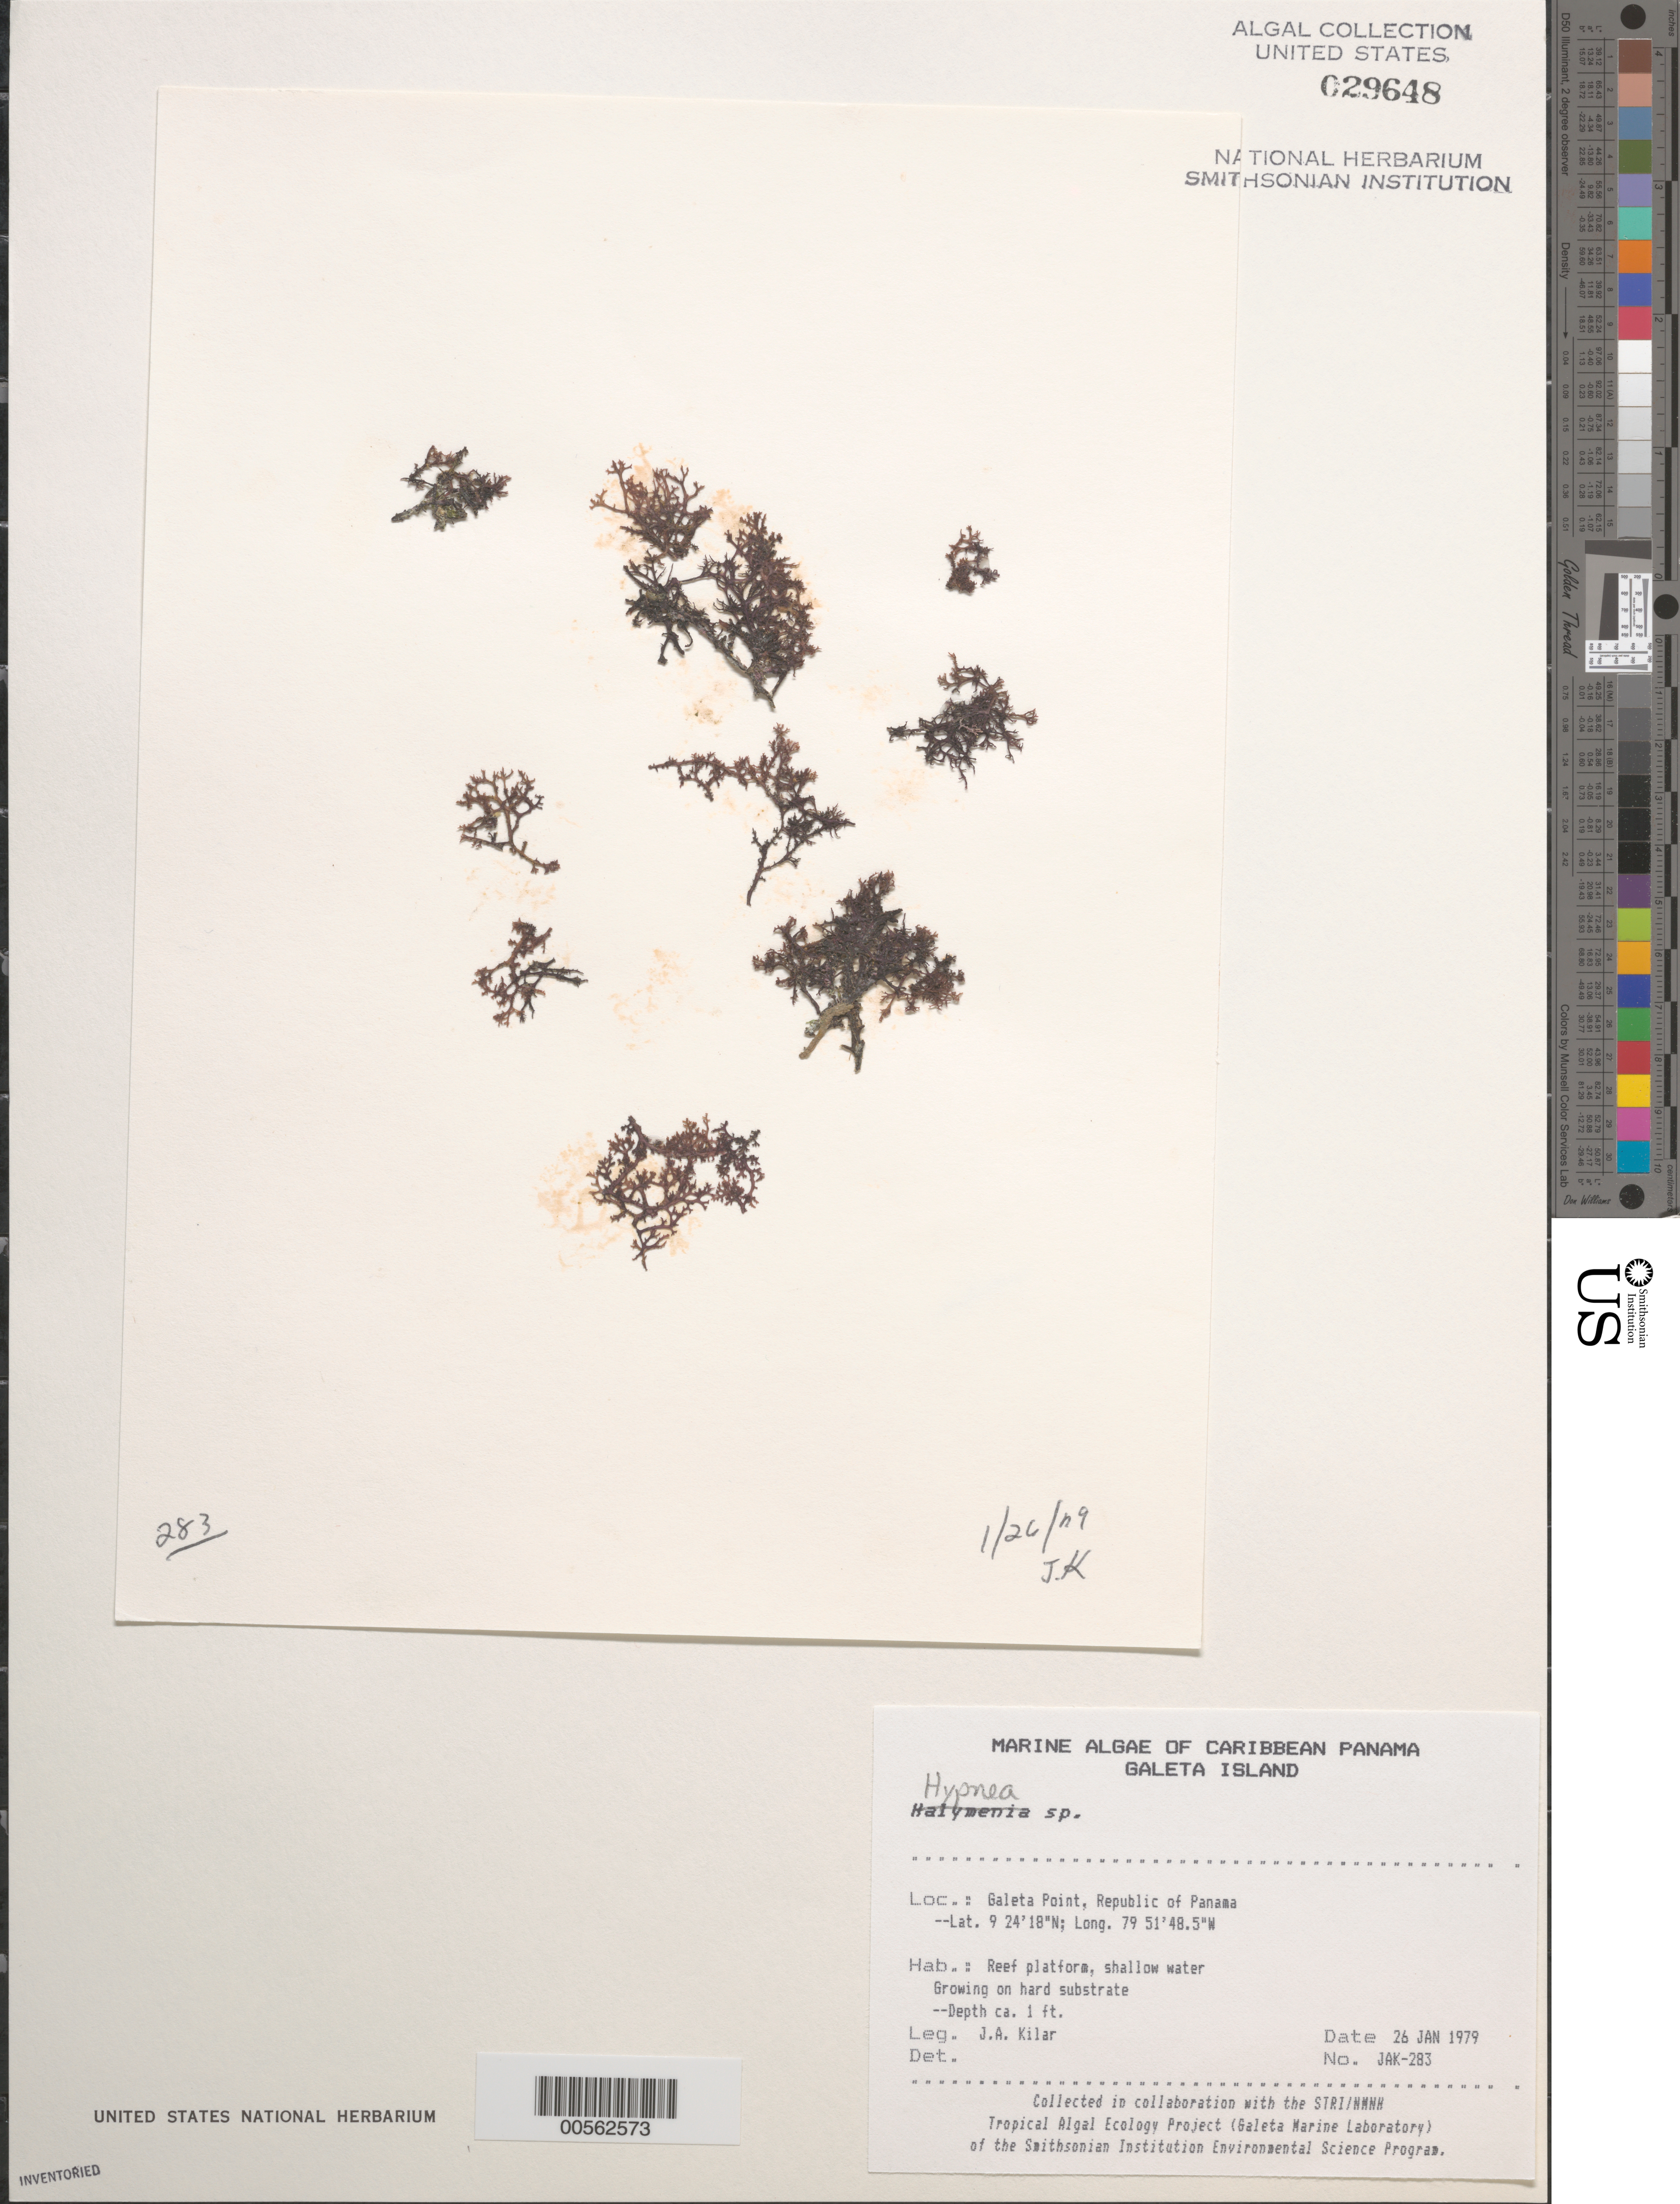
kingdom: Plantae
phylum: Rhodophyta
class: Florideophyceae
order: Gigartinales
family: Cystocloniaceae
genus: Hypnea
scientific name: Hypnea sp.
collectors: J. A. Kilar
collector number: JAK-283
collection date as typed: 26 Jan 1979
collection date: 1979-01-26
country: Panama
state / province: Colón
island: Galeta Island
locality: Galeta Point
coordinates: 9 24' 18" N, 79 51' 48.5" W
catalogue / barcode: US 29648